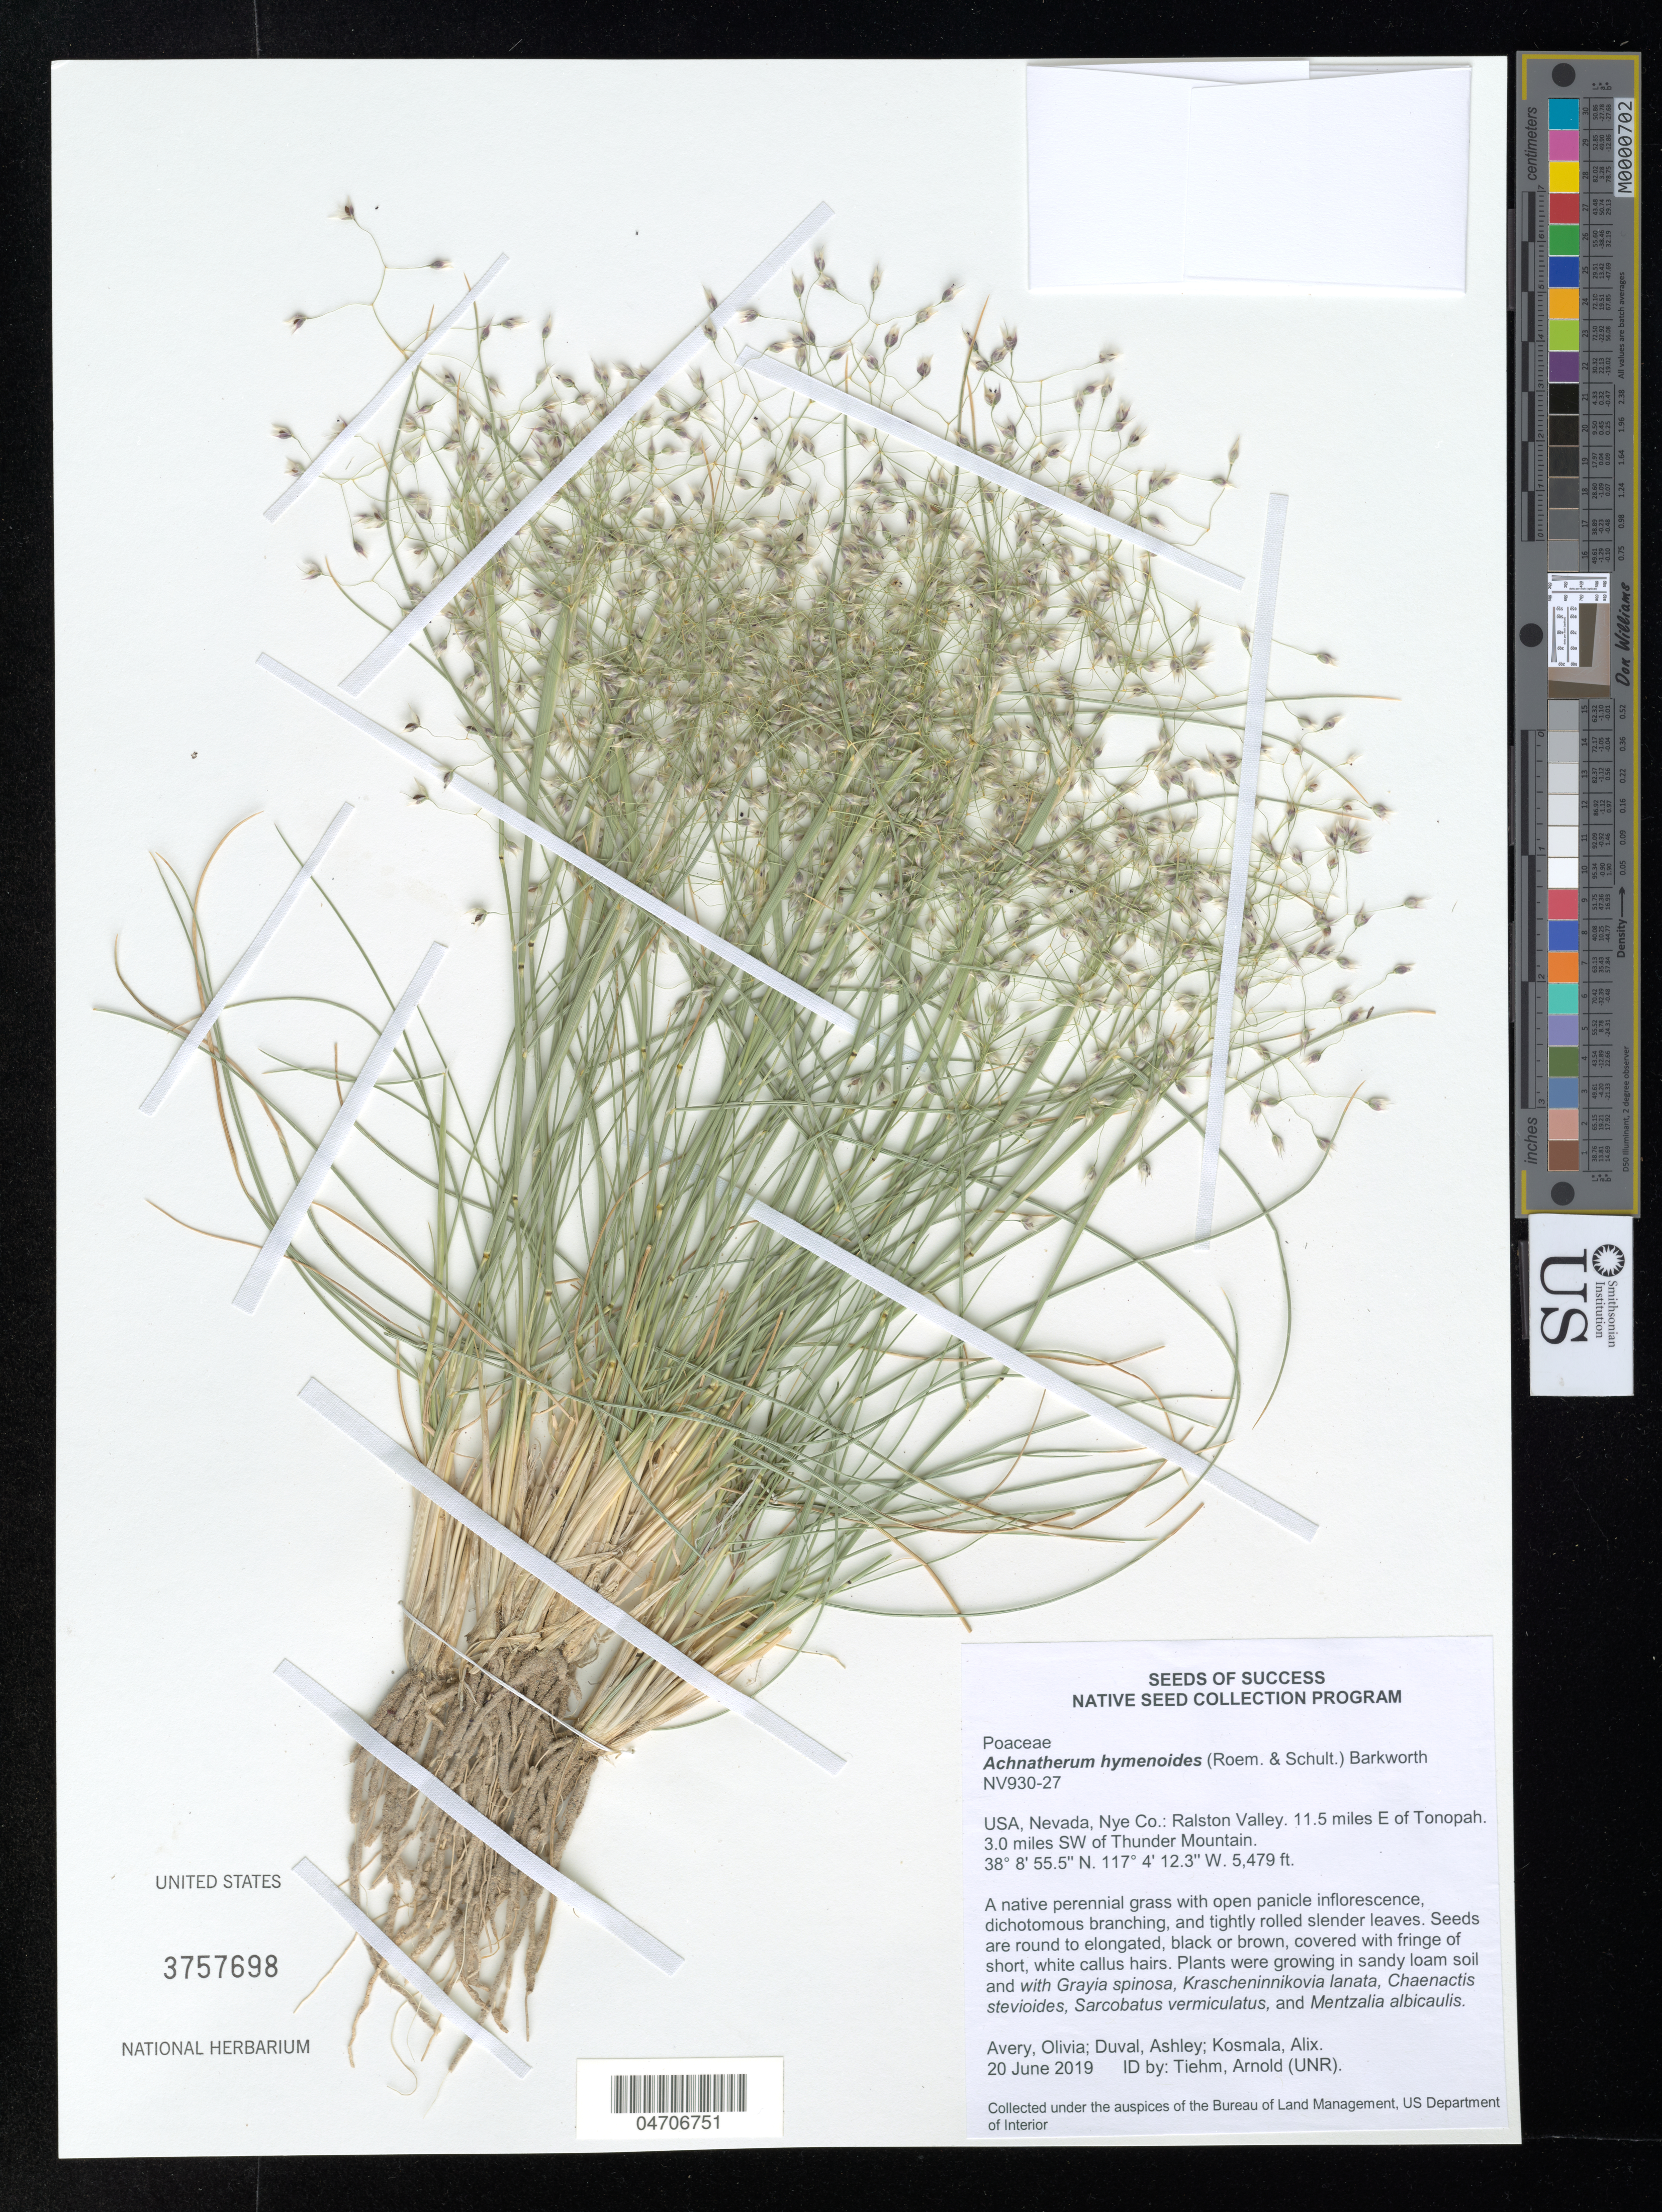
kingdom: Plantae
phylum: Tracheophyta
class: Liliopsida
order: Poales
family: Poaceae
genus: Achnatherum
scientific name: Achnatherum hymenoides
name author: (Roem. & Schult.) Barkworth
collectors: O. Avery, A. Duval & A. Kosmala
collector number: NV930-27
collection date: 2019-06-20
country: United States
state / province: Nevada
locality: Nye Co.: Ralston Valley. 11.5 miles E of Tonopah. 3.0 miles SW of Thunder Mountain.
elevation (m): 1670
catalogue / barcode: US 3757698